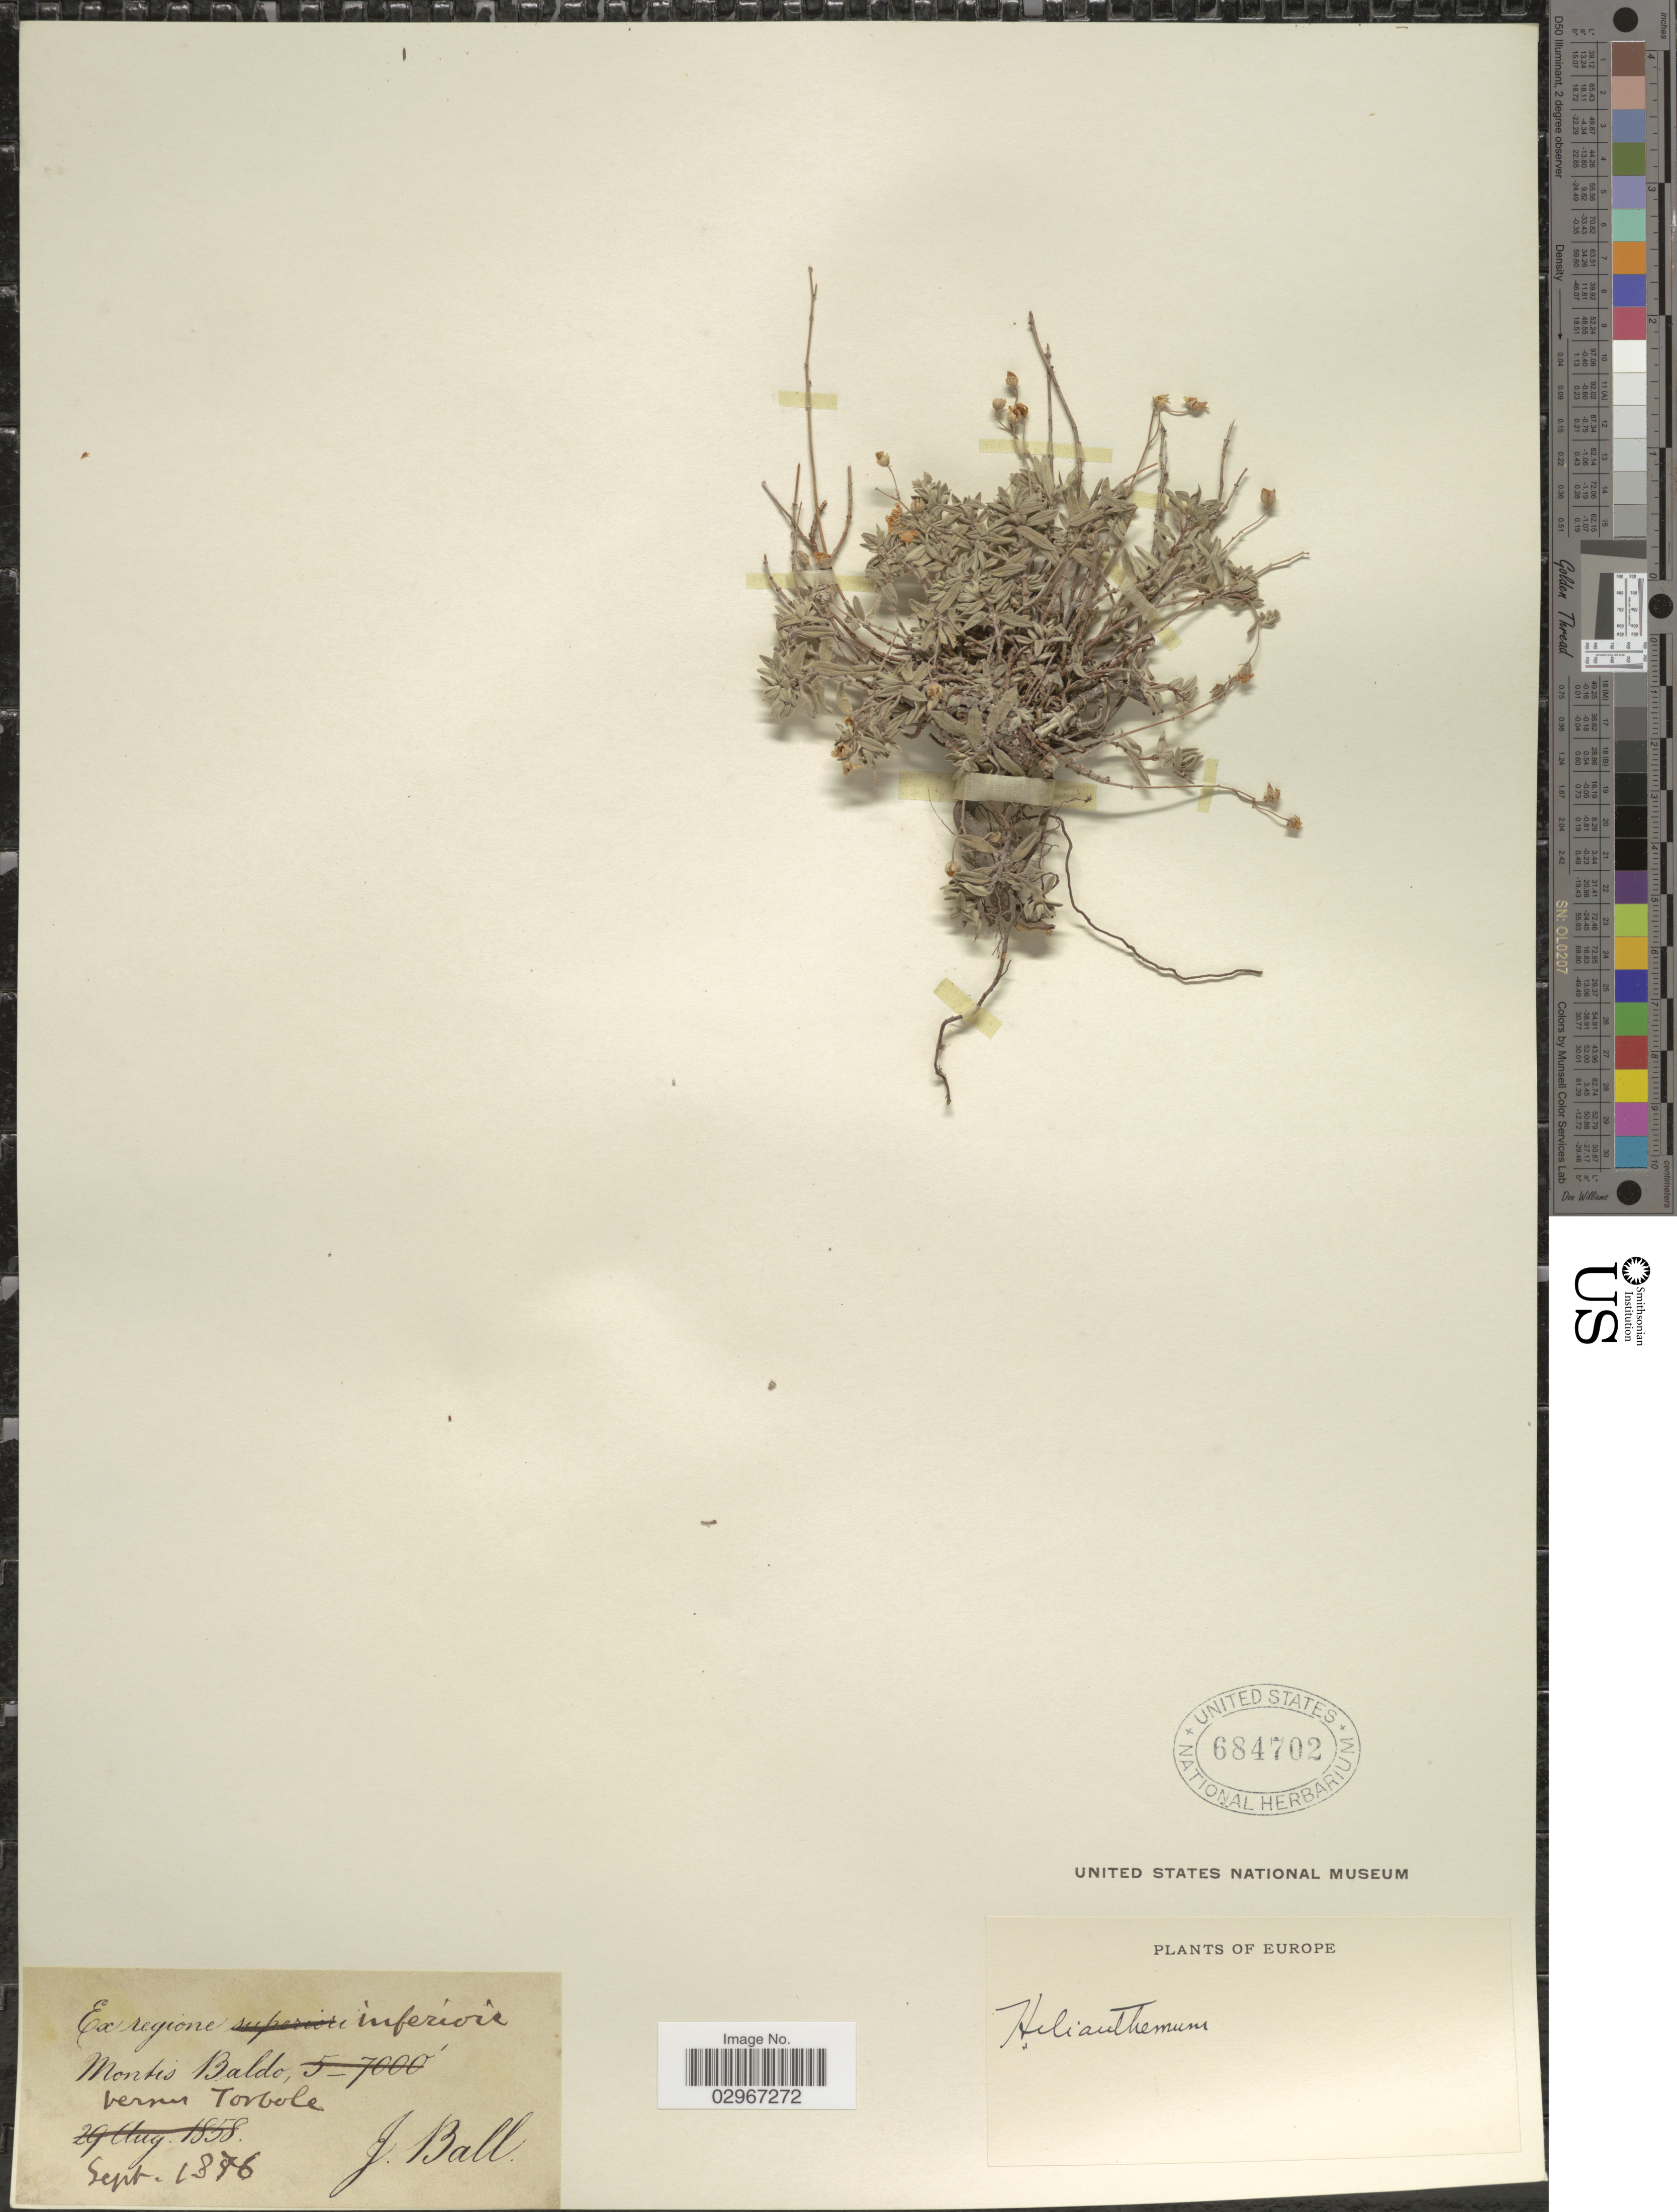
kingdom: Plantae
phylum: Tracheophyta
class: Magnoliopsida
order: Malvales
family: Cistaceae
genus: Helianthemum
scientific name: Helianthemum sp.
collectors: J. Ball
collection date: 1876-08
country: Italy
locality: Ex regione inferior Montis Baldo, Europe.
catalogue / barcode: US 684702